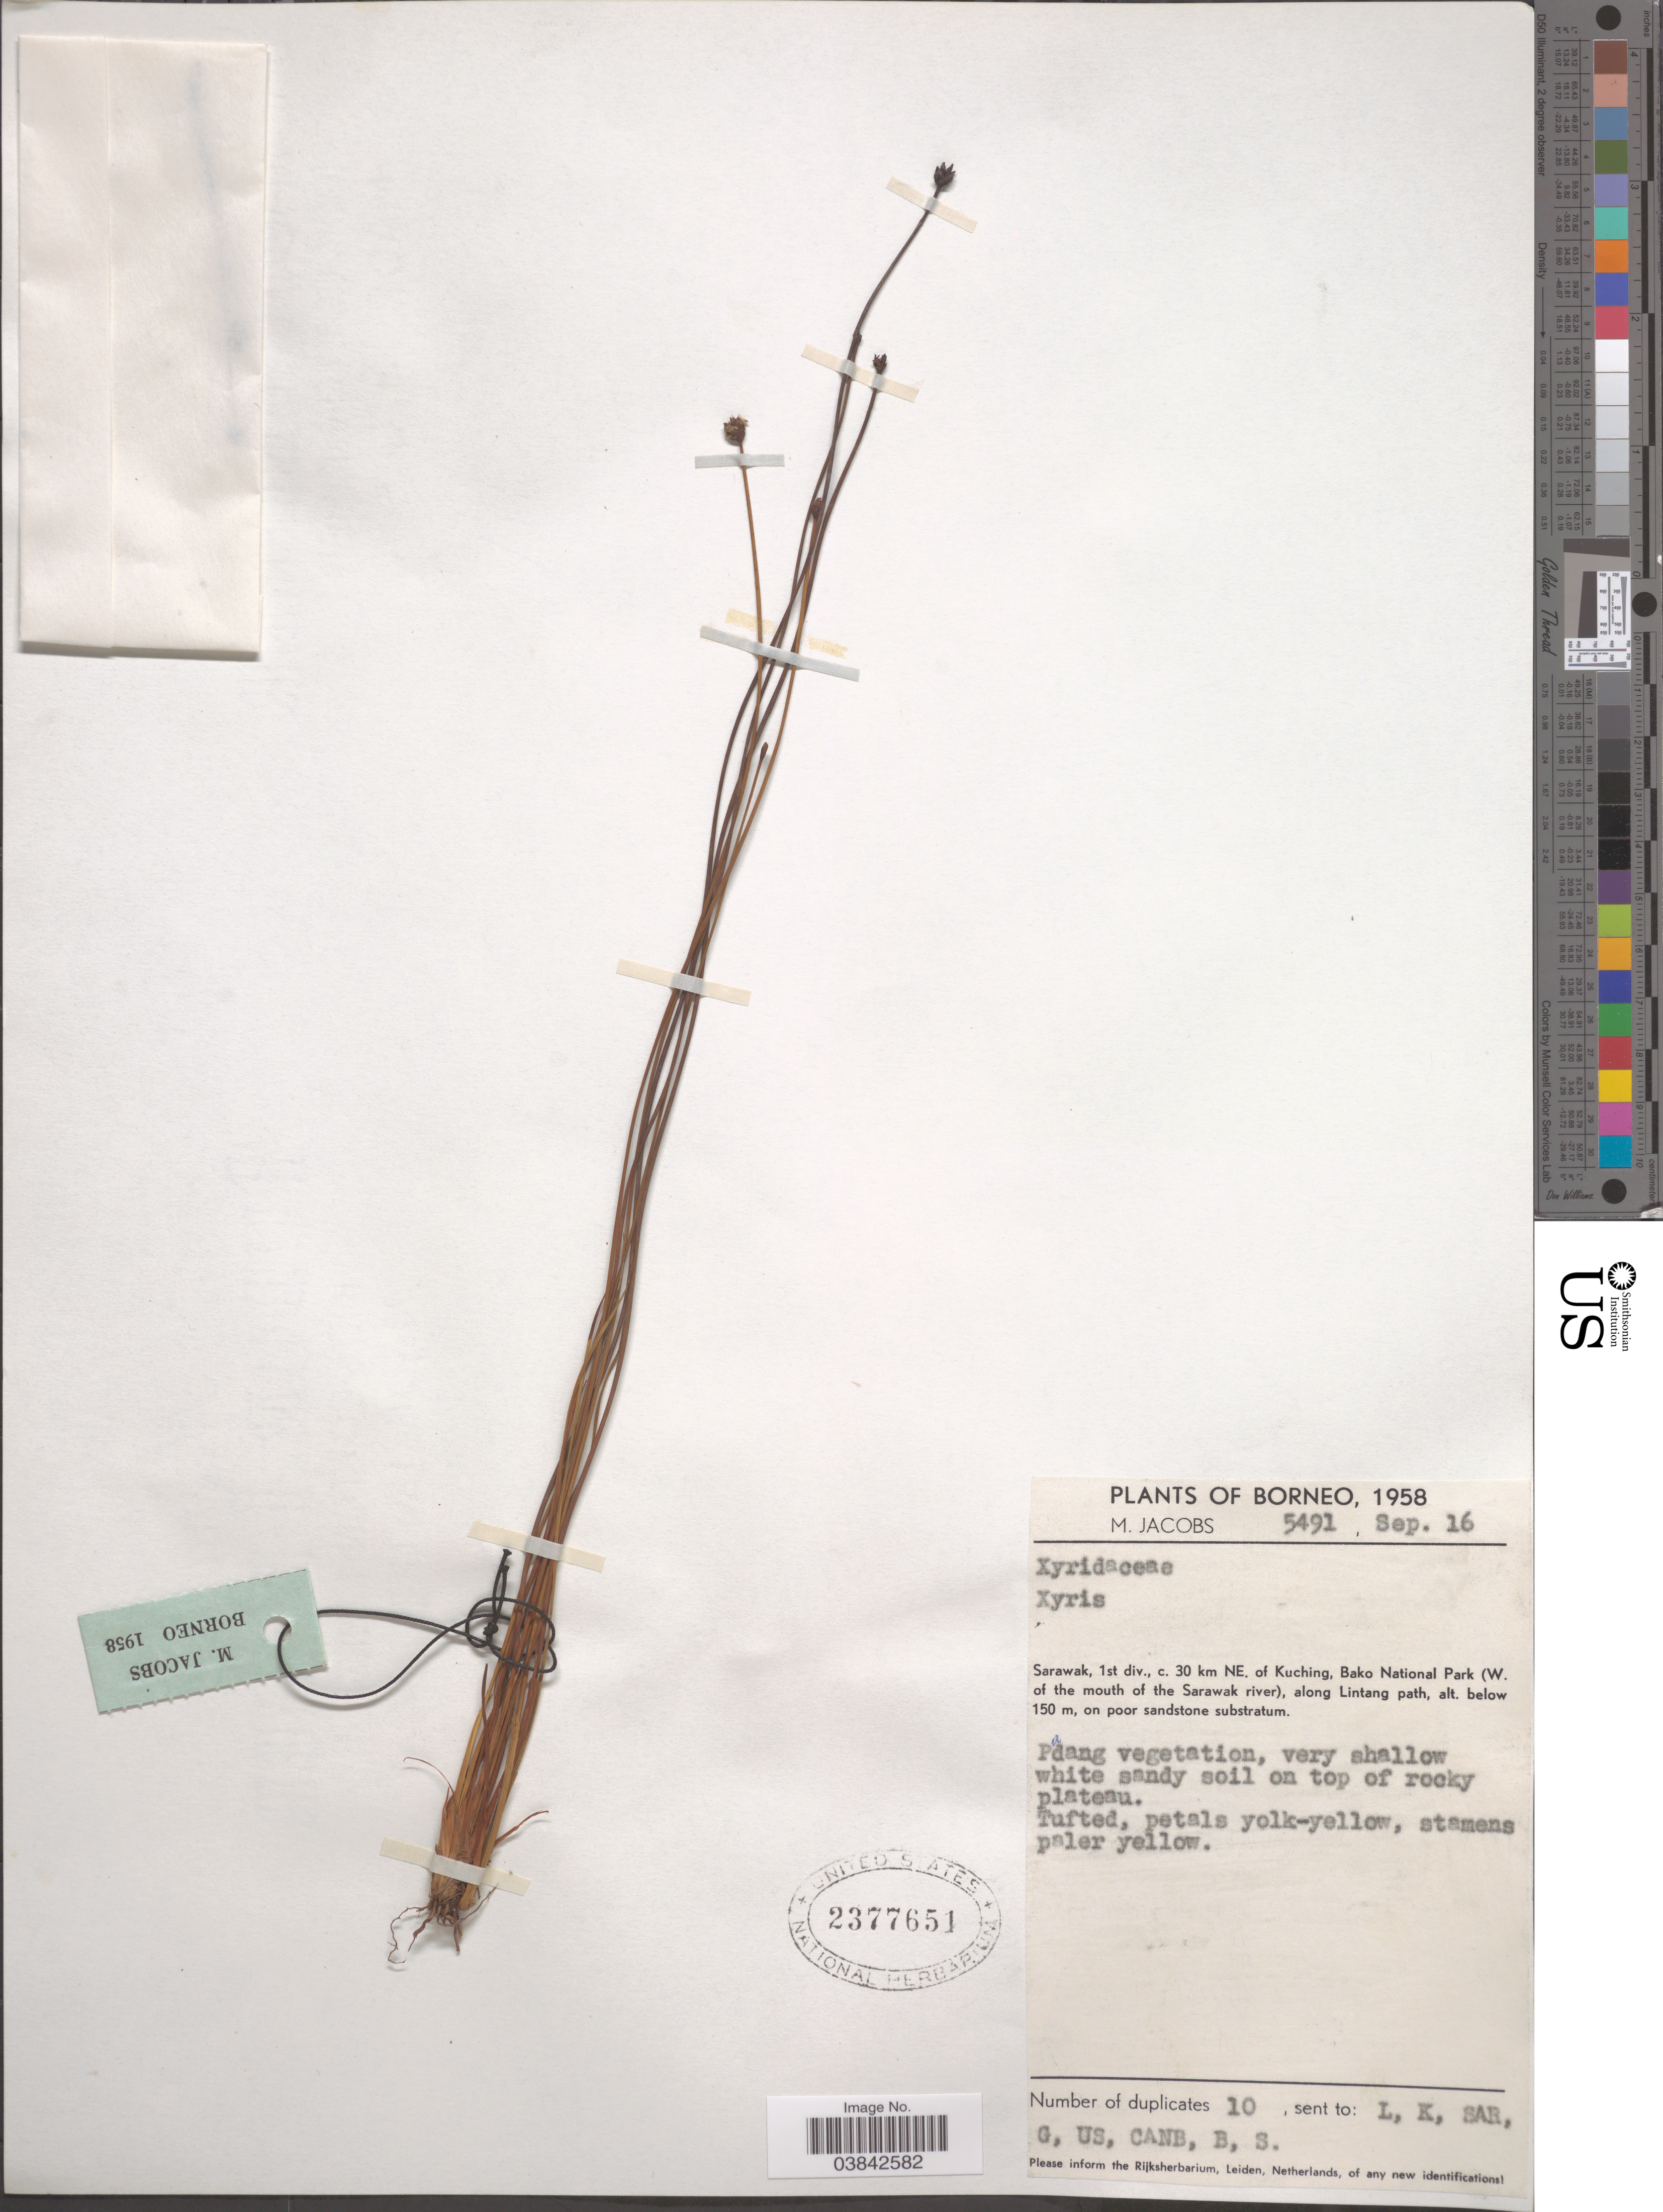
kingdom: Plantae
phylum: Tracheophyta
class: Liliopsida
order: Poales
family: Xyridaceae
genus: Xyris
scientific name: Xyris sp.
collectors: M. Jacobs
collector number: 5491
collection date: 1958-09-16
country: Malaysia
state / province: Sarawak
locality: Borneo. 1st div., c. 30 km NE. of Kuching, Bako National Park (W. of the mouth of the Sarawak river), along Lintang path.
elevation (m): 150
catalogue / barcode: US 2377651